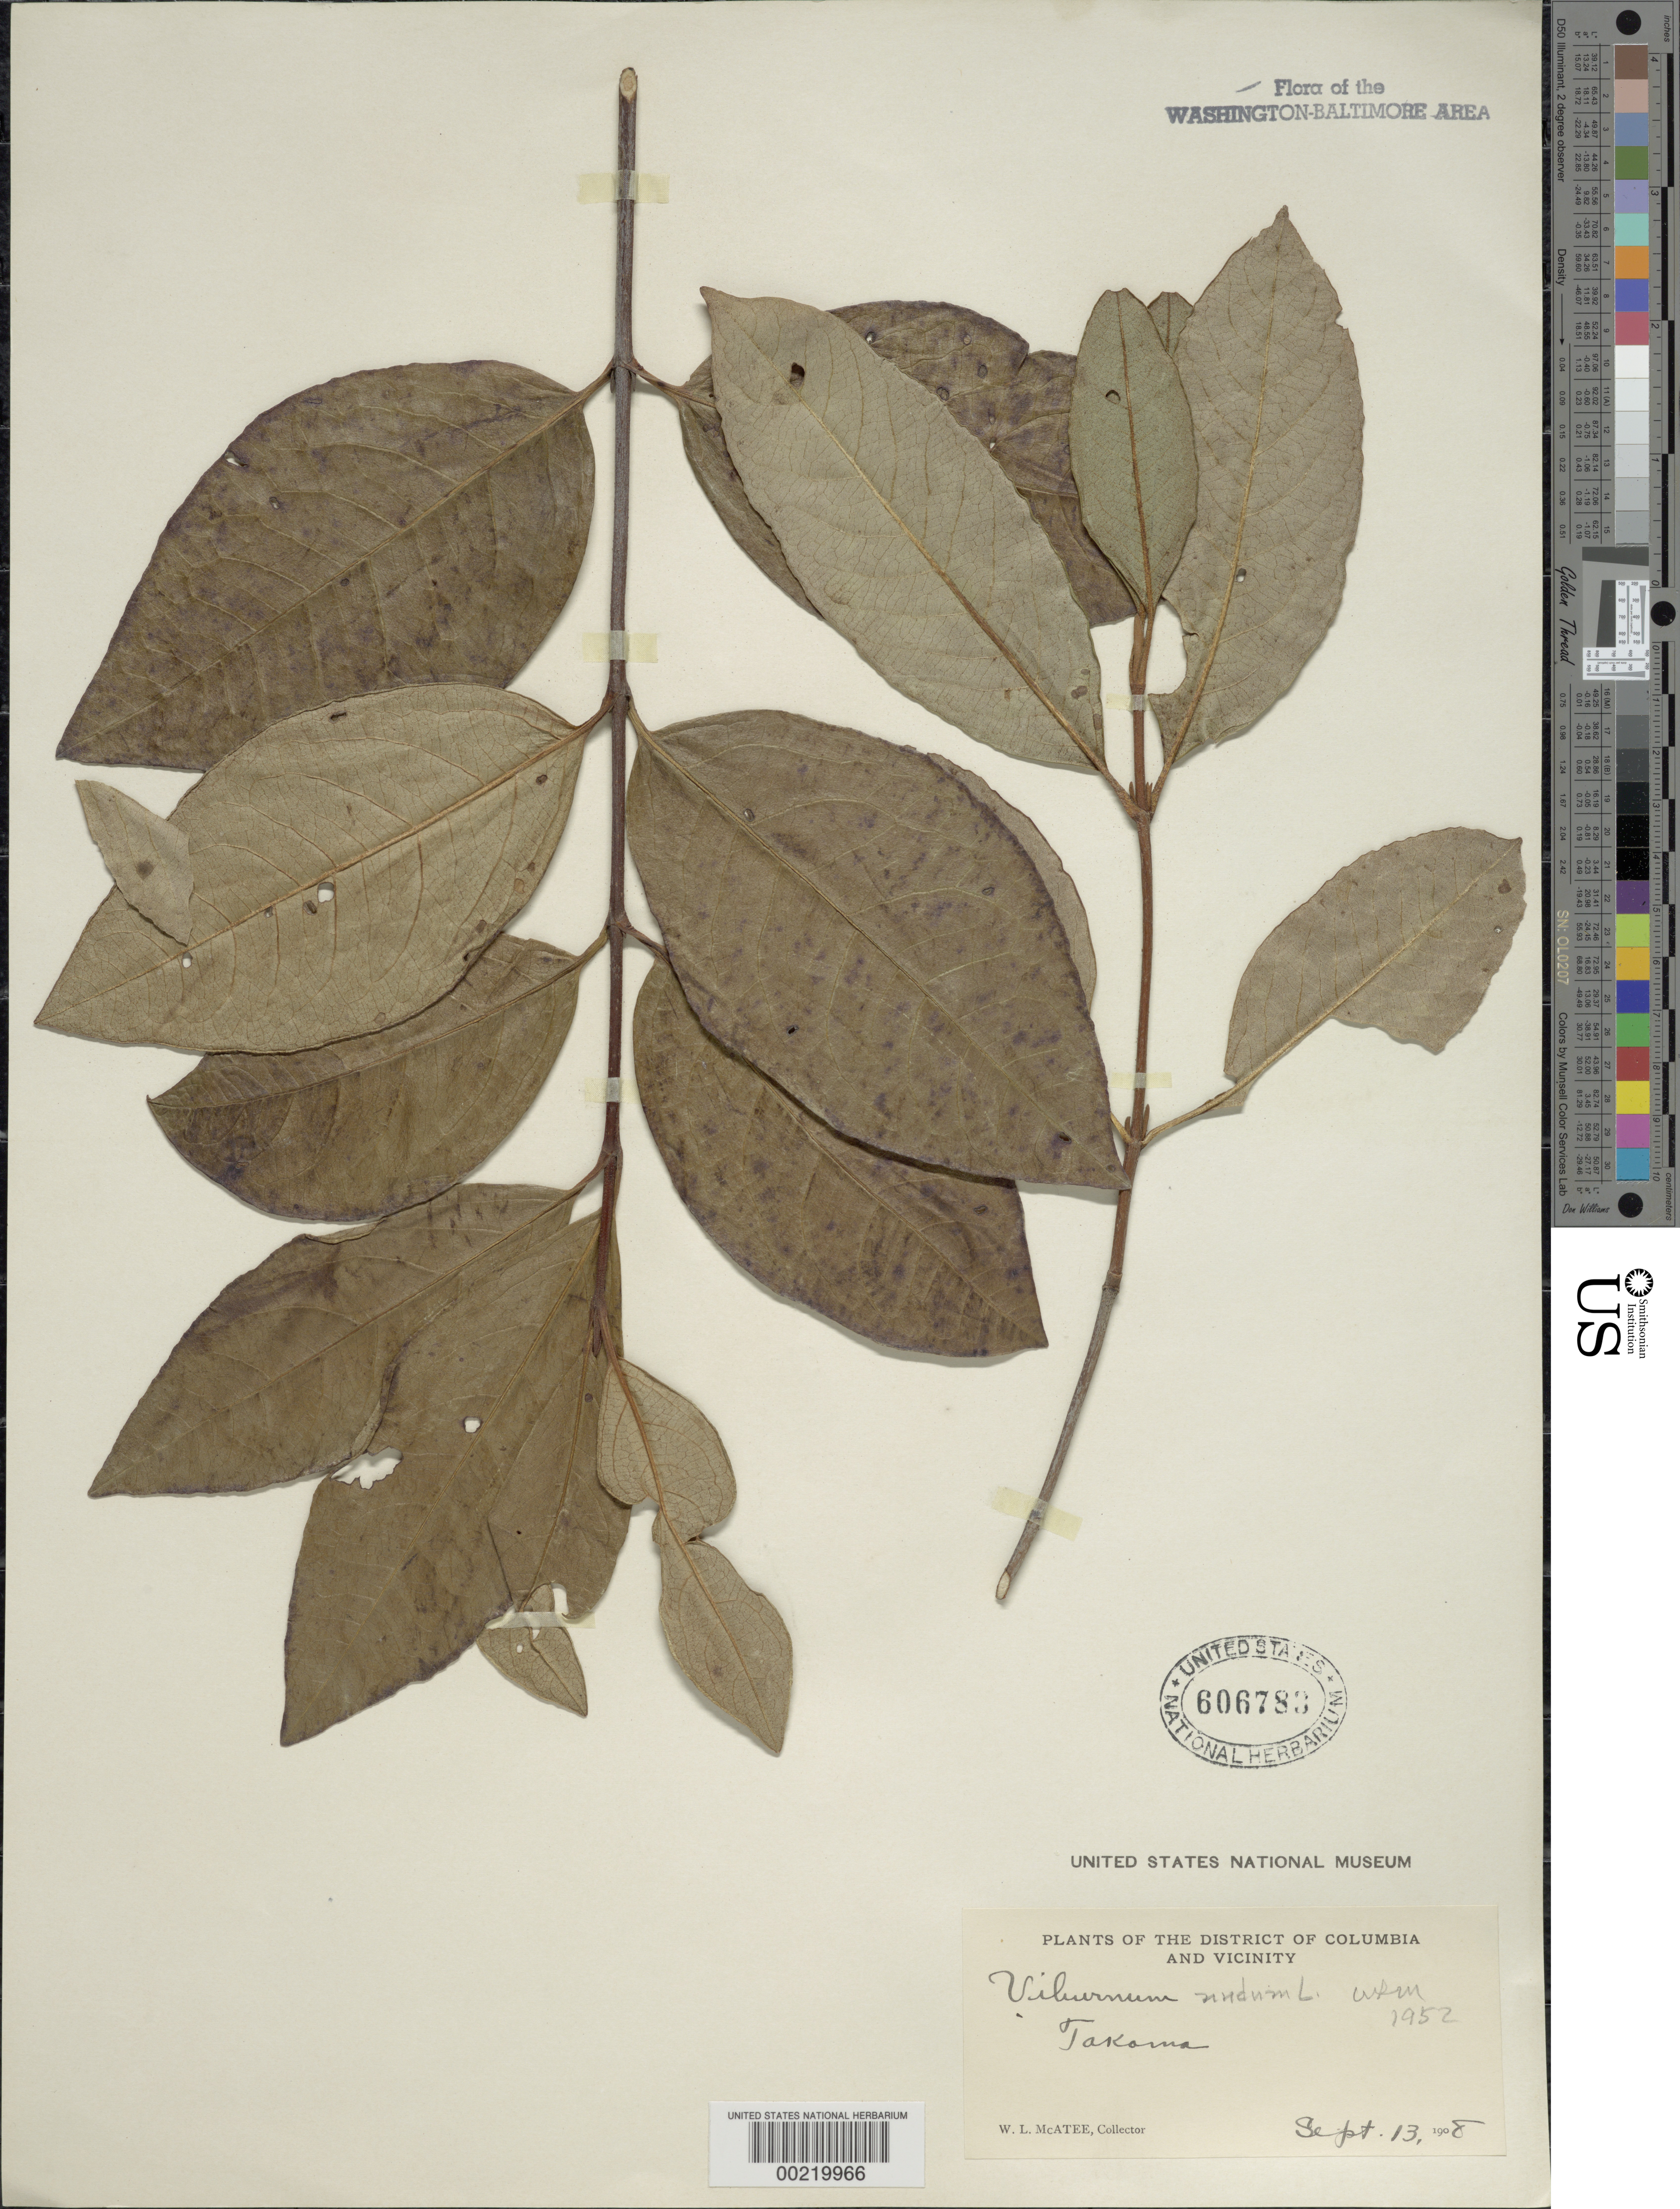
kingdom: Plantae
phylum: Tracheophyta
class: Magnoliopsida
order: Dipsacales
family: Viburnaceae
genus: Viburnum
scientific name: Viburnum nudum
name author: L.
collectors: W. McAtee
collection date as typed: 13 Sep 1908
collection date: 1908-09-13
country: United States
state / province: Maryland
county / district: Montgomery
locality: Takoma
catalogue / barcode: US 606783